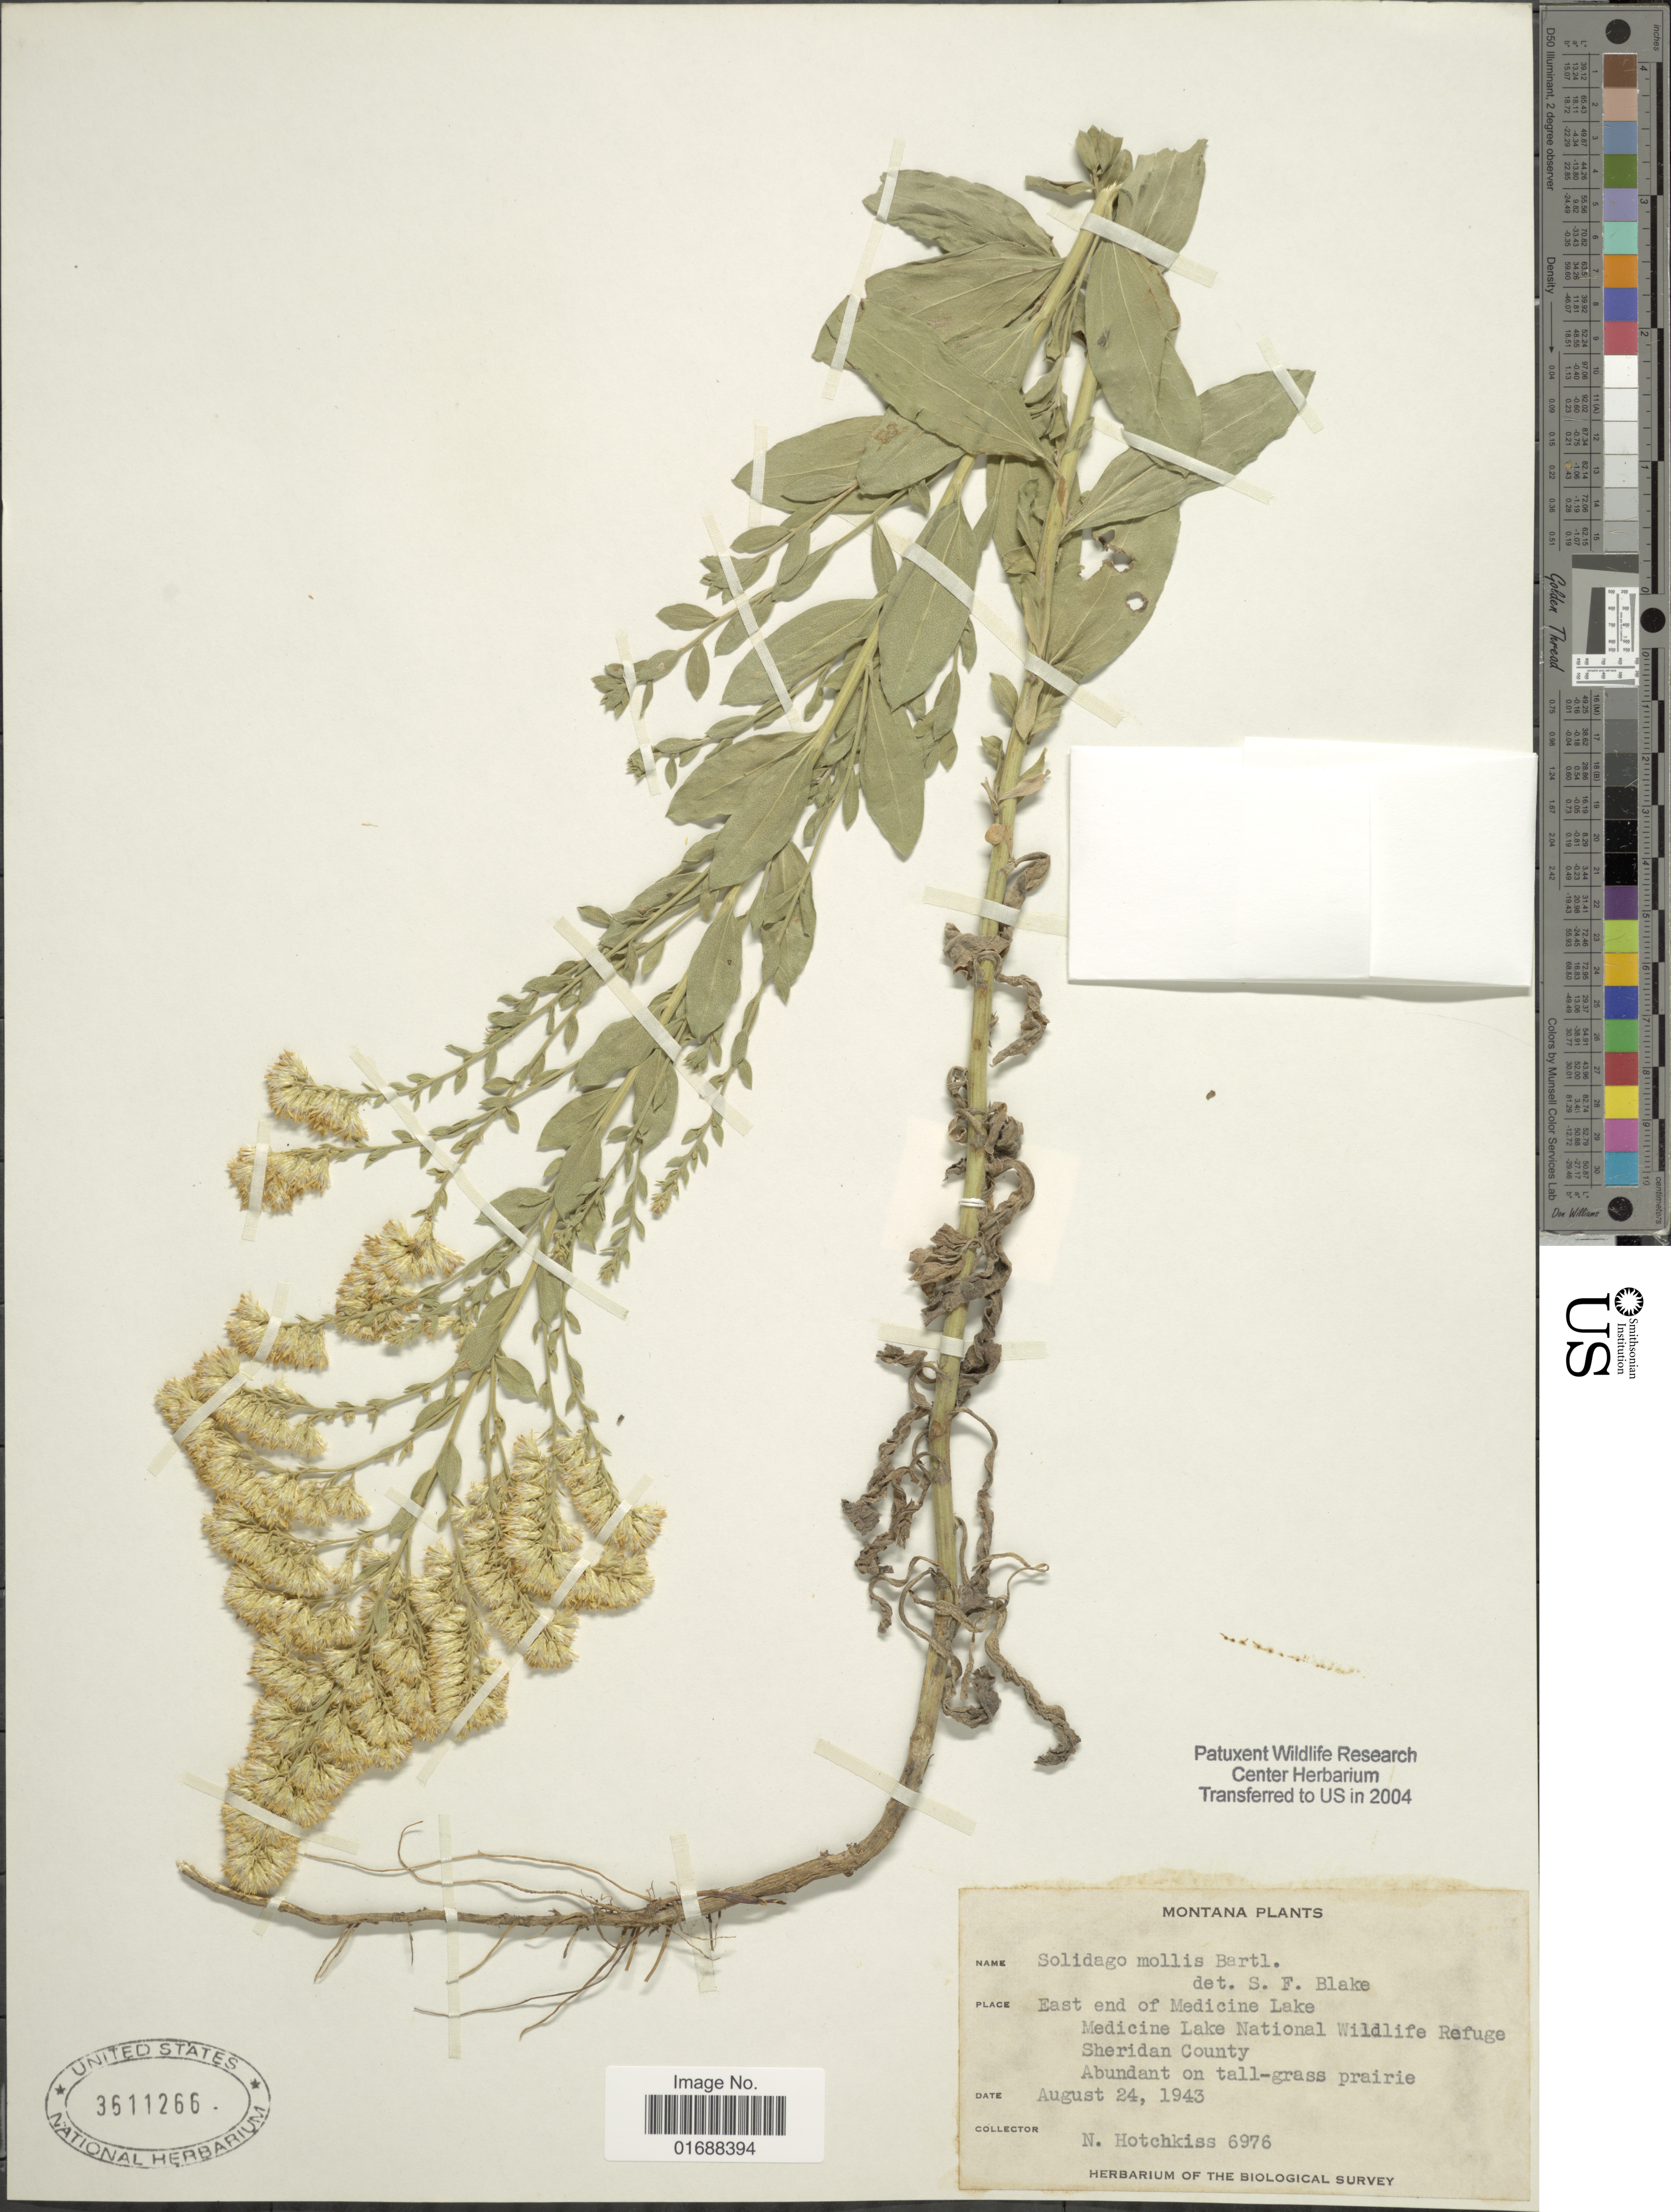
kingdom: Plantae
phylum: Tracheophyta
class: Magnoliopsida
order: Asterales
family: Asteraceae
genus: Solidago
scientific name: Solidago mollis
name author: Bartl.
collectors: N. Hotchkiss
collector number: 6976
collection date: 1943-08-24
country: United States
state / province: Montana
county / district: Sheridan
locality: East end of Medicine Lake, Medicine Lake National Wildlife Refuge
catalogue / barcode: US 3611266